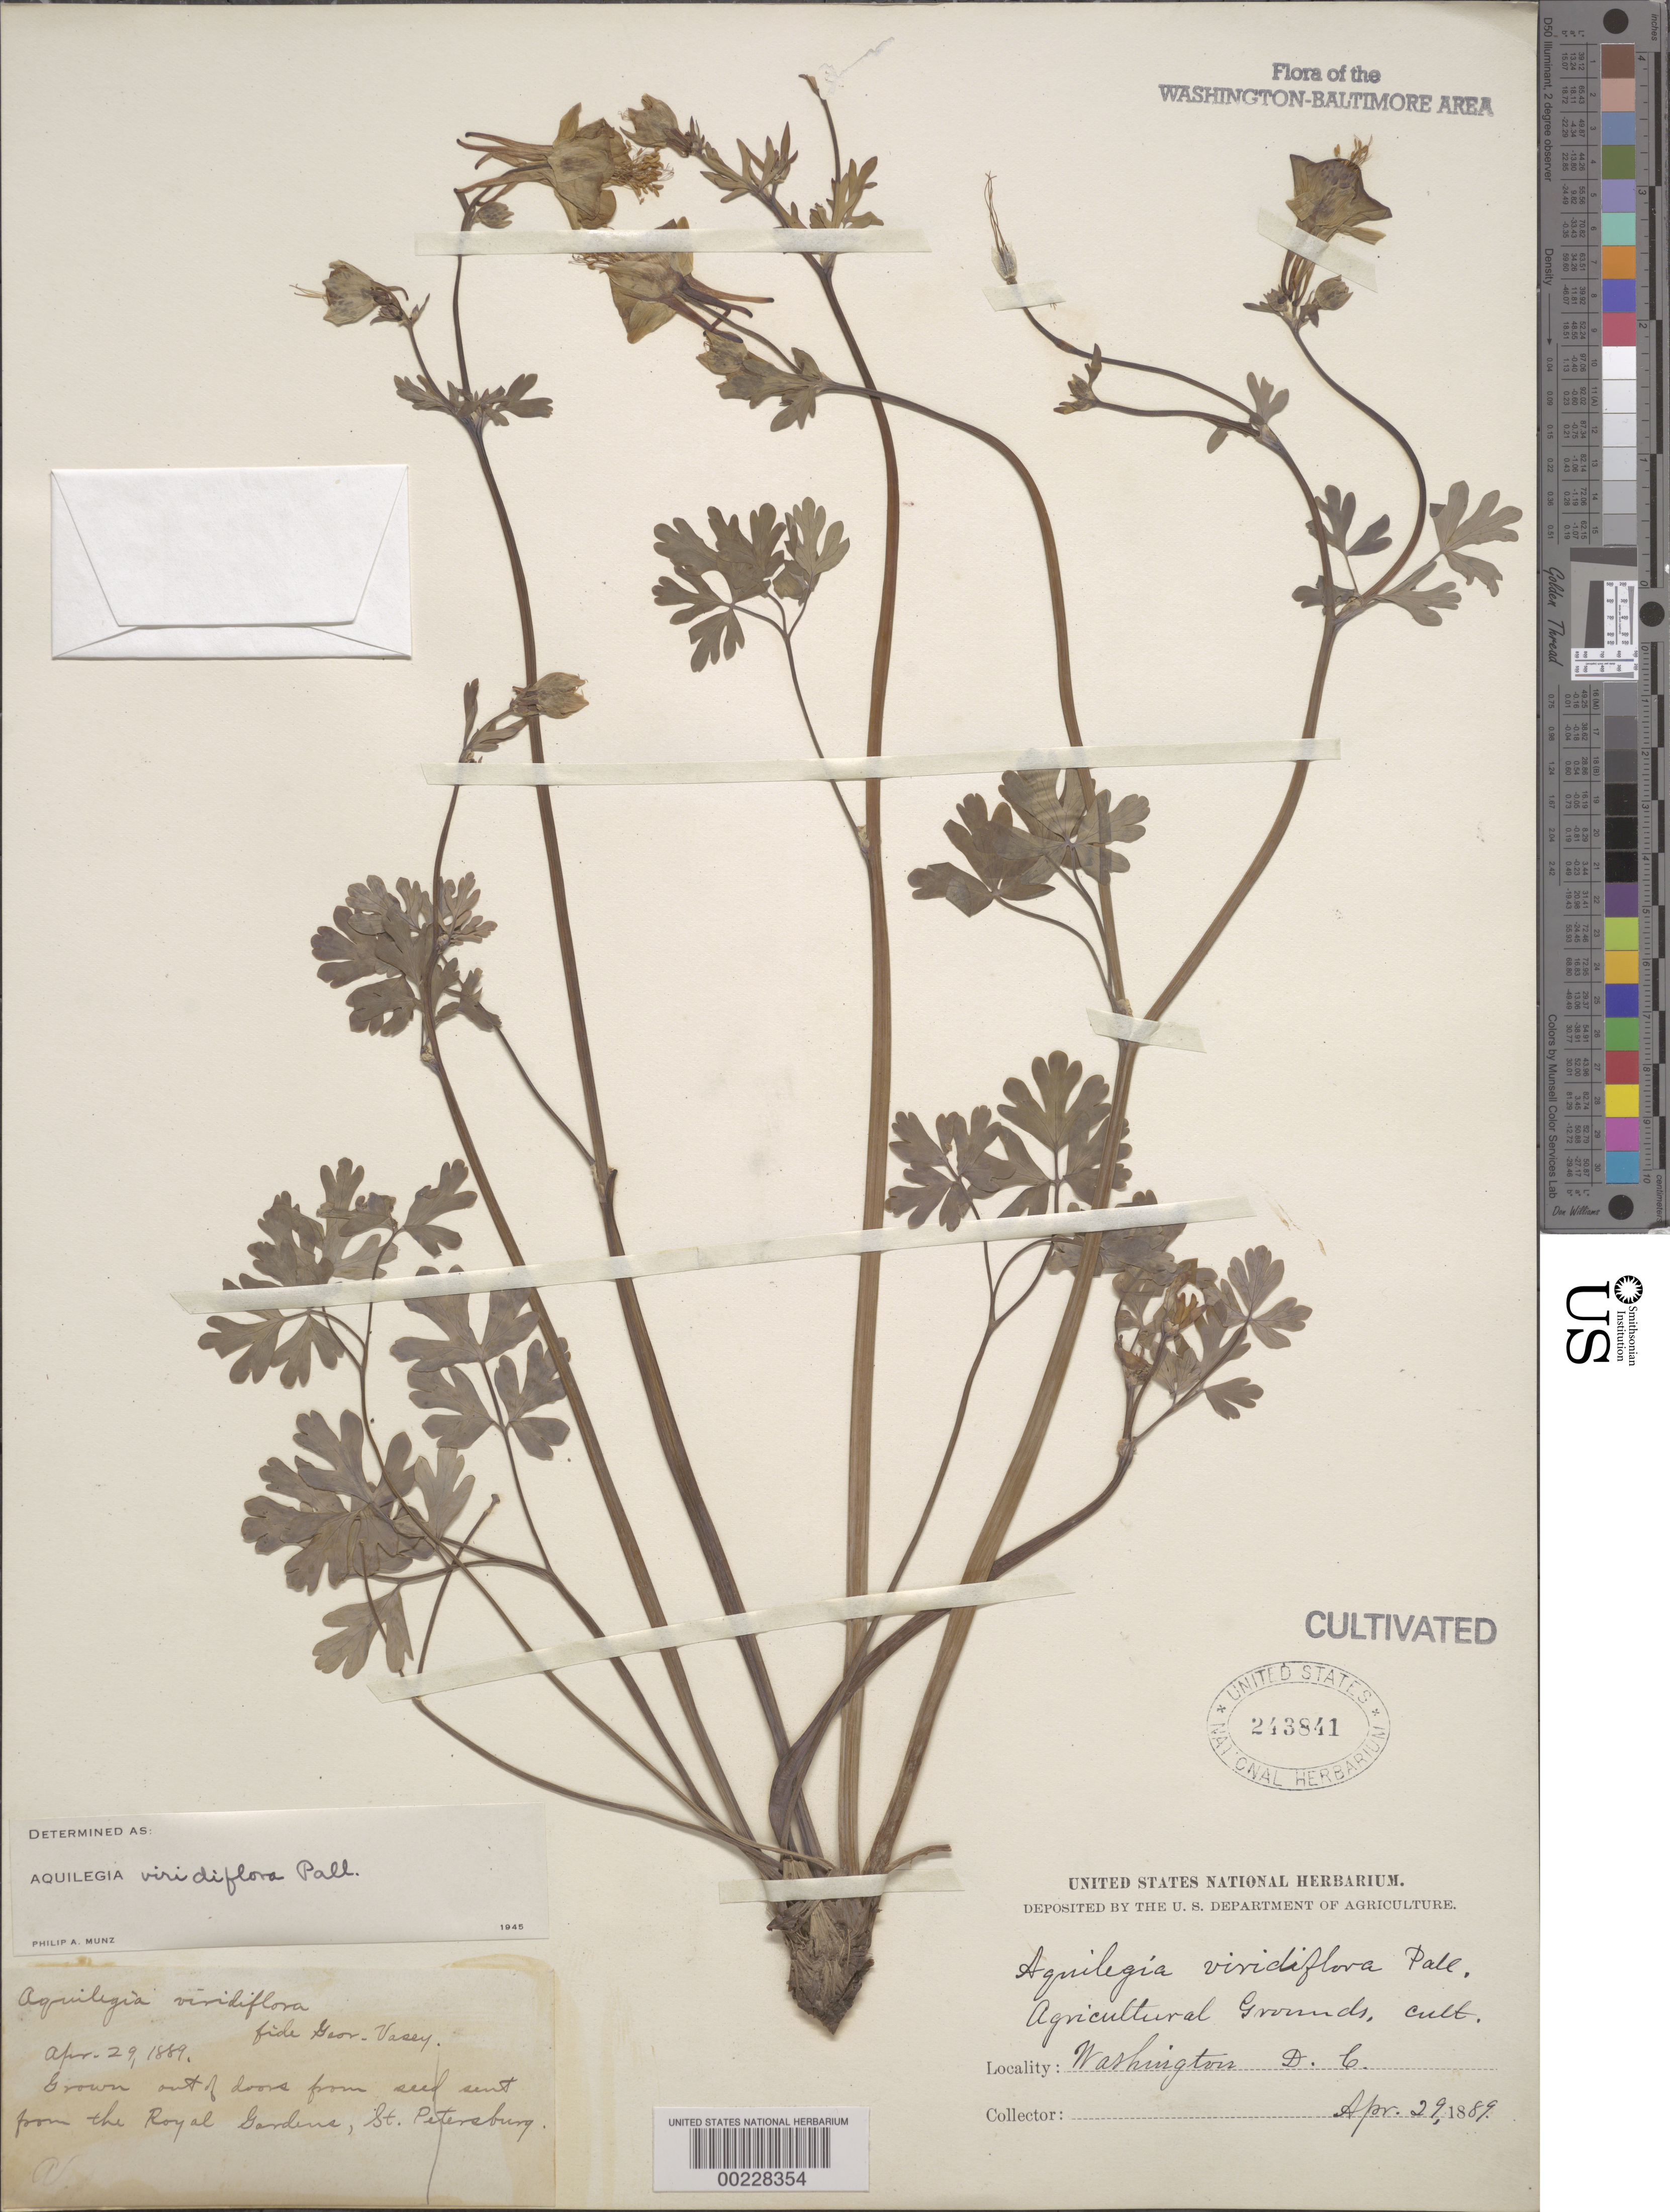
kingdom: Plantae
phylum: Tracheophyta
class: Magnoliopsida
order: Ranunculales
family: Ranunculaceae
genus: Aquilegia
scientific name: Aquilegia viridiflora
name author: Pall.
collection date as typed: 29 Apr 1889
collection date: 1889-04-29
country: United States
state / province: District of Columbia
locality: Agricultural grounds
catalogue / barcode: US 243841